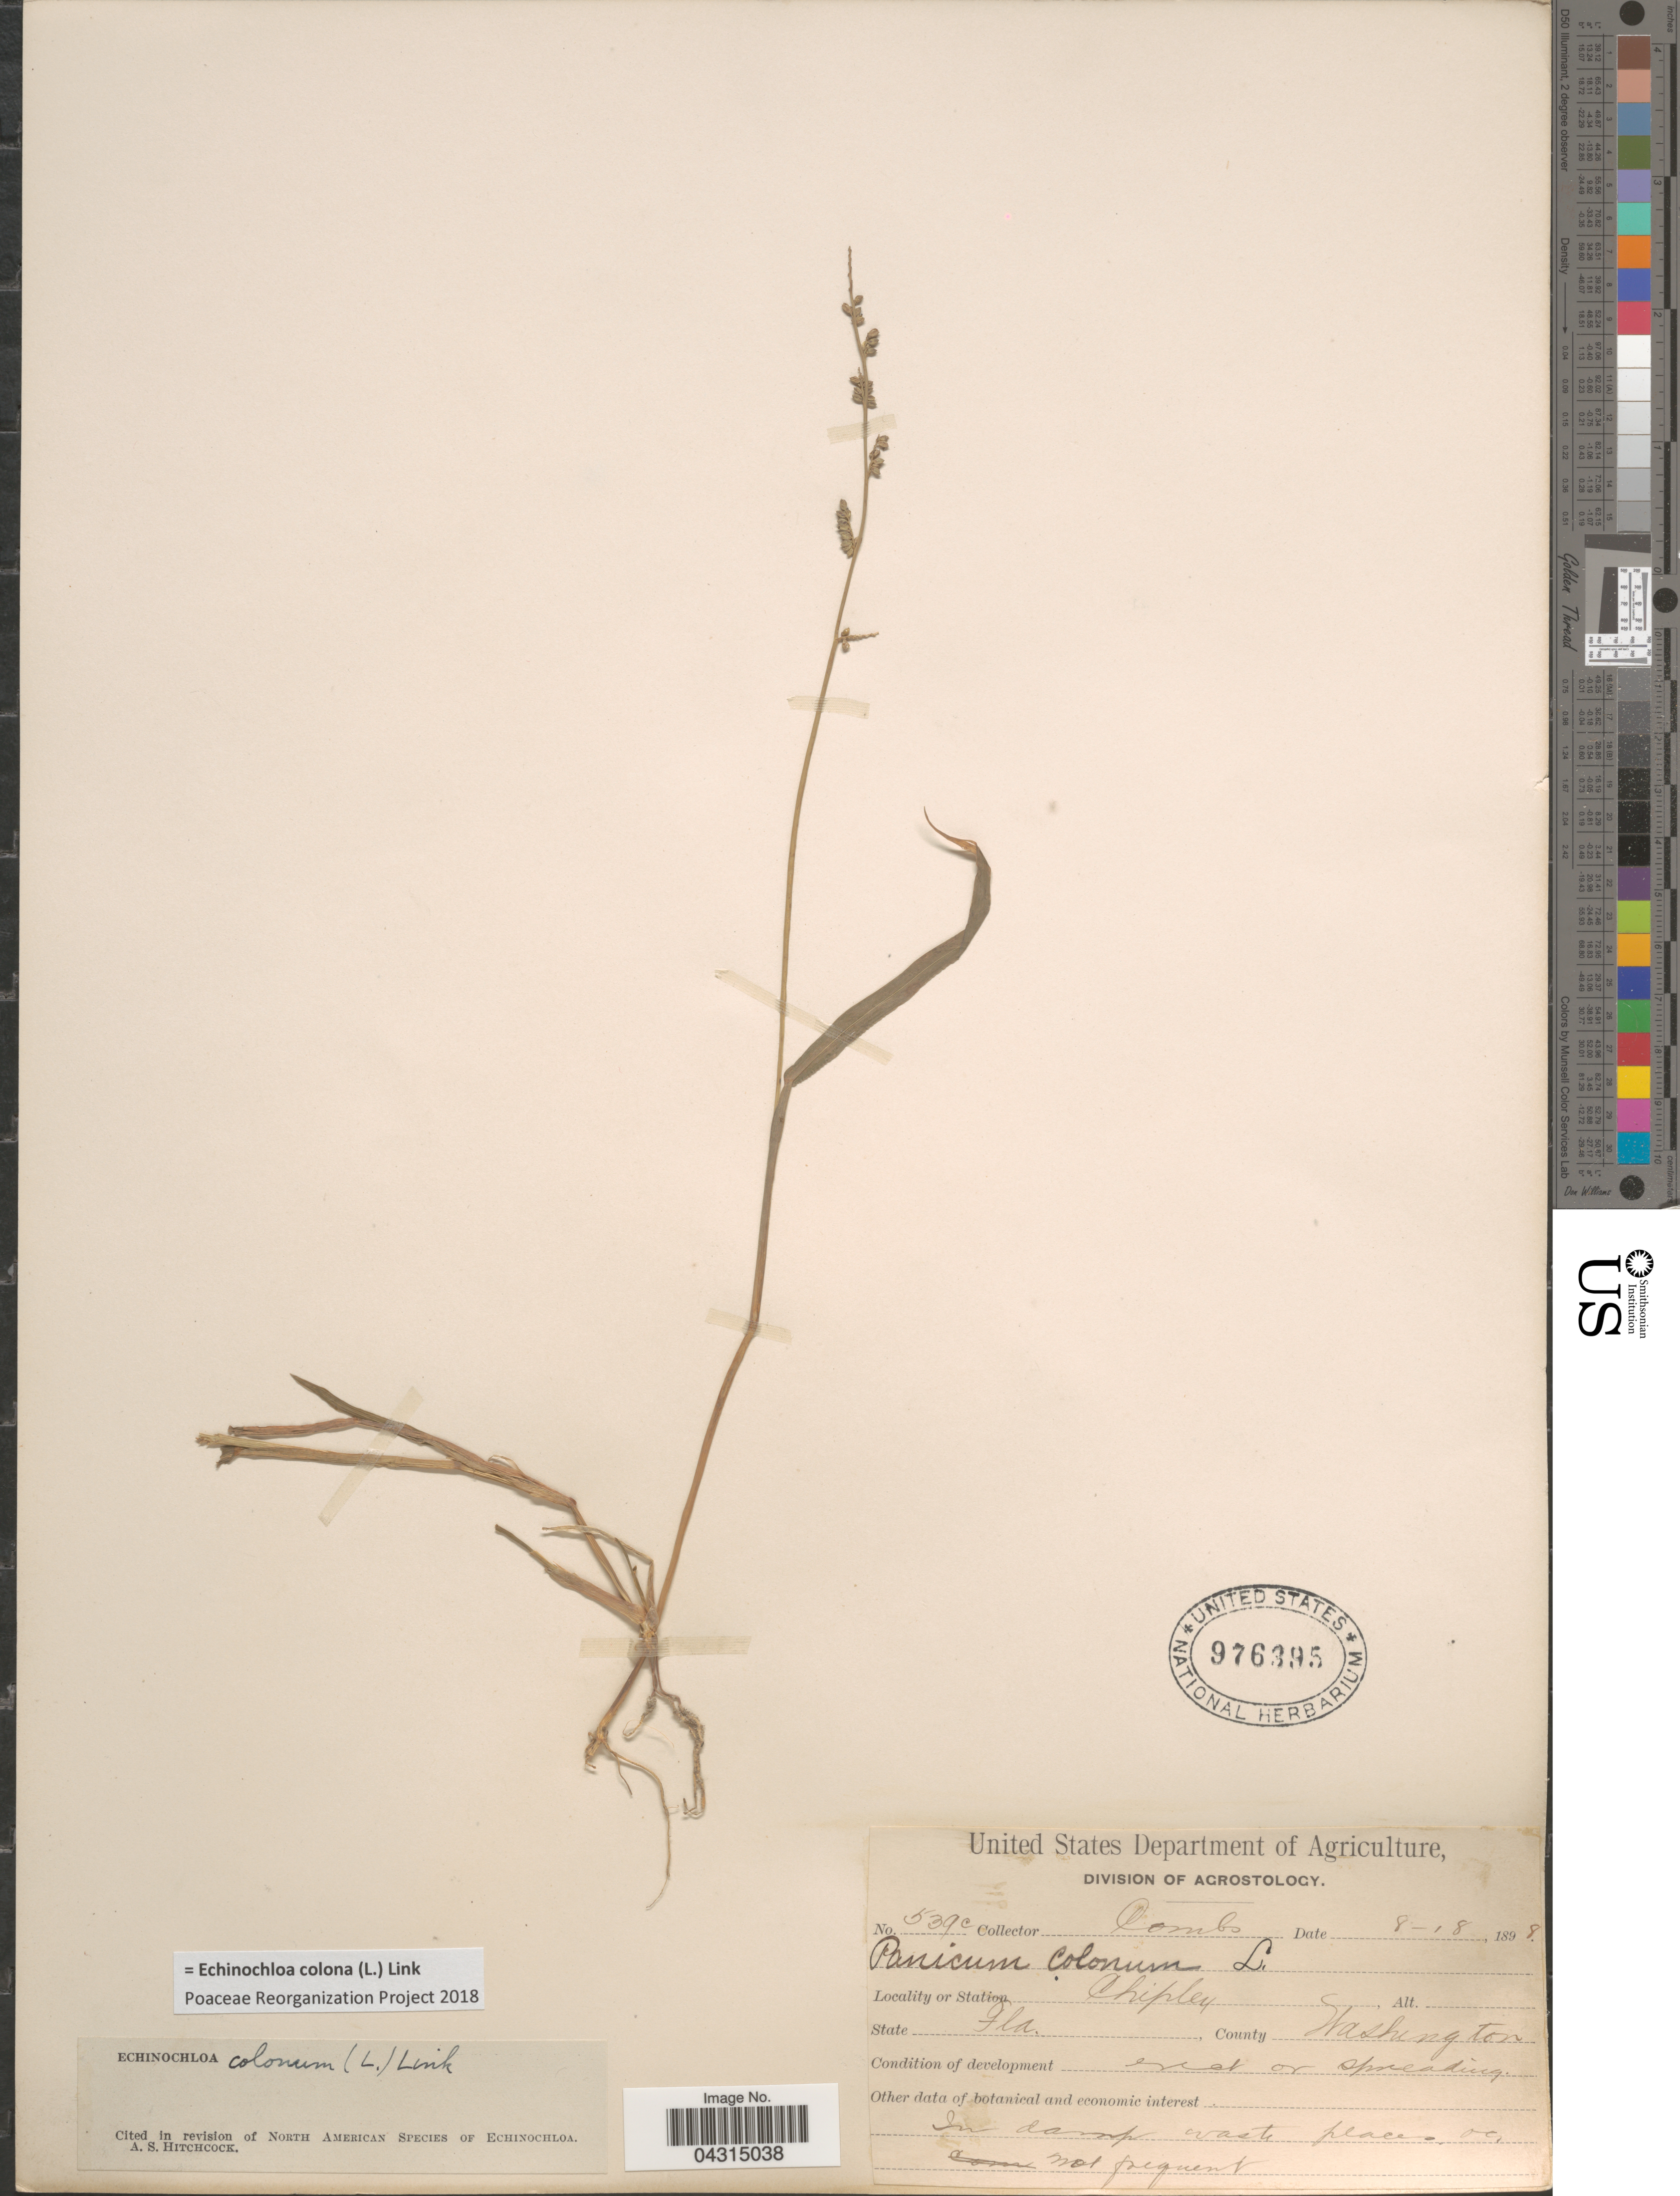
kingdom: Plantae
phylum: Tracheophyta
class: Liliopsida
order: Poales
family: Poaceae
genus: Echinochloa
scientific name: Echinochloa colona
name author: (L.) Link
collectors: -. Combs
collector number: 539c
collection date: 1898-08-18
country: United States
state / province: Washington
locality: Chipley.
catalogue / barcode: US 976395